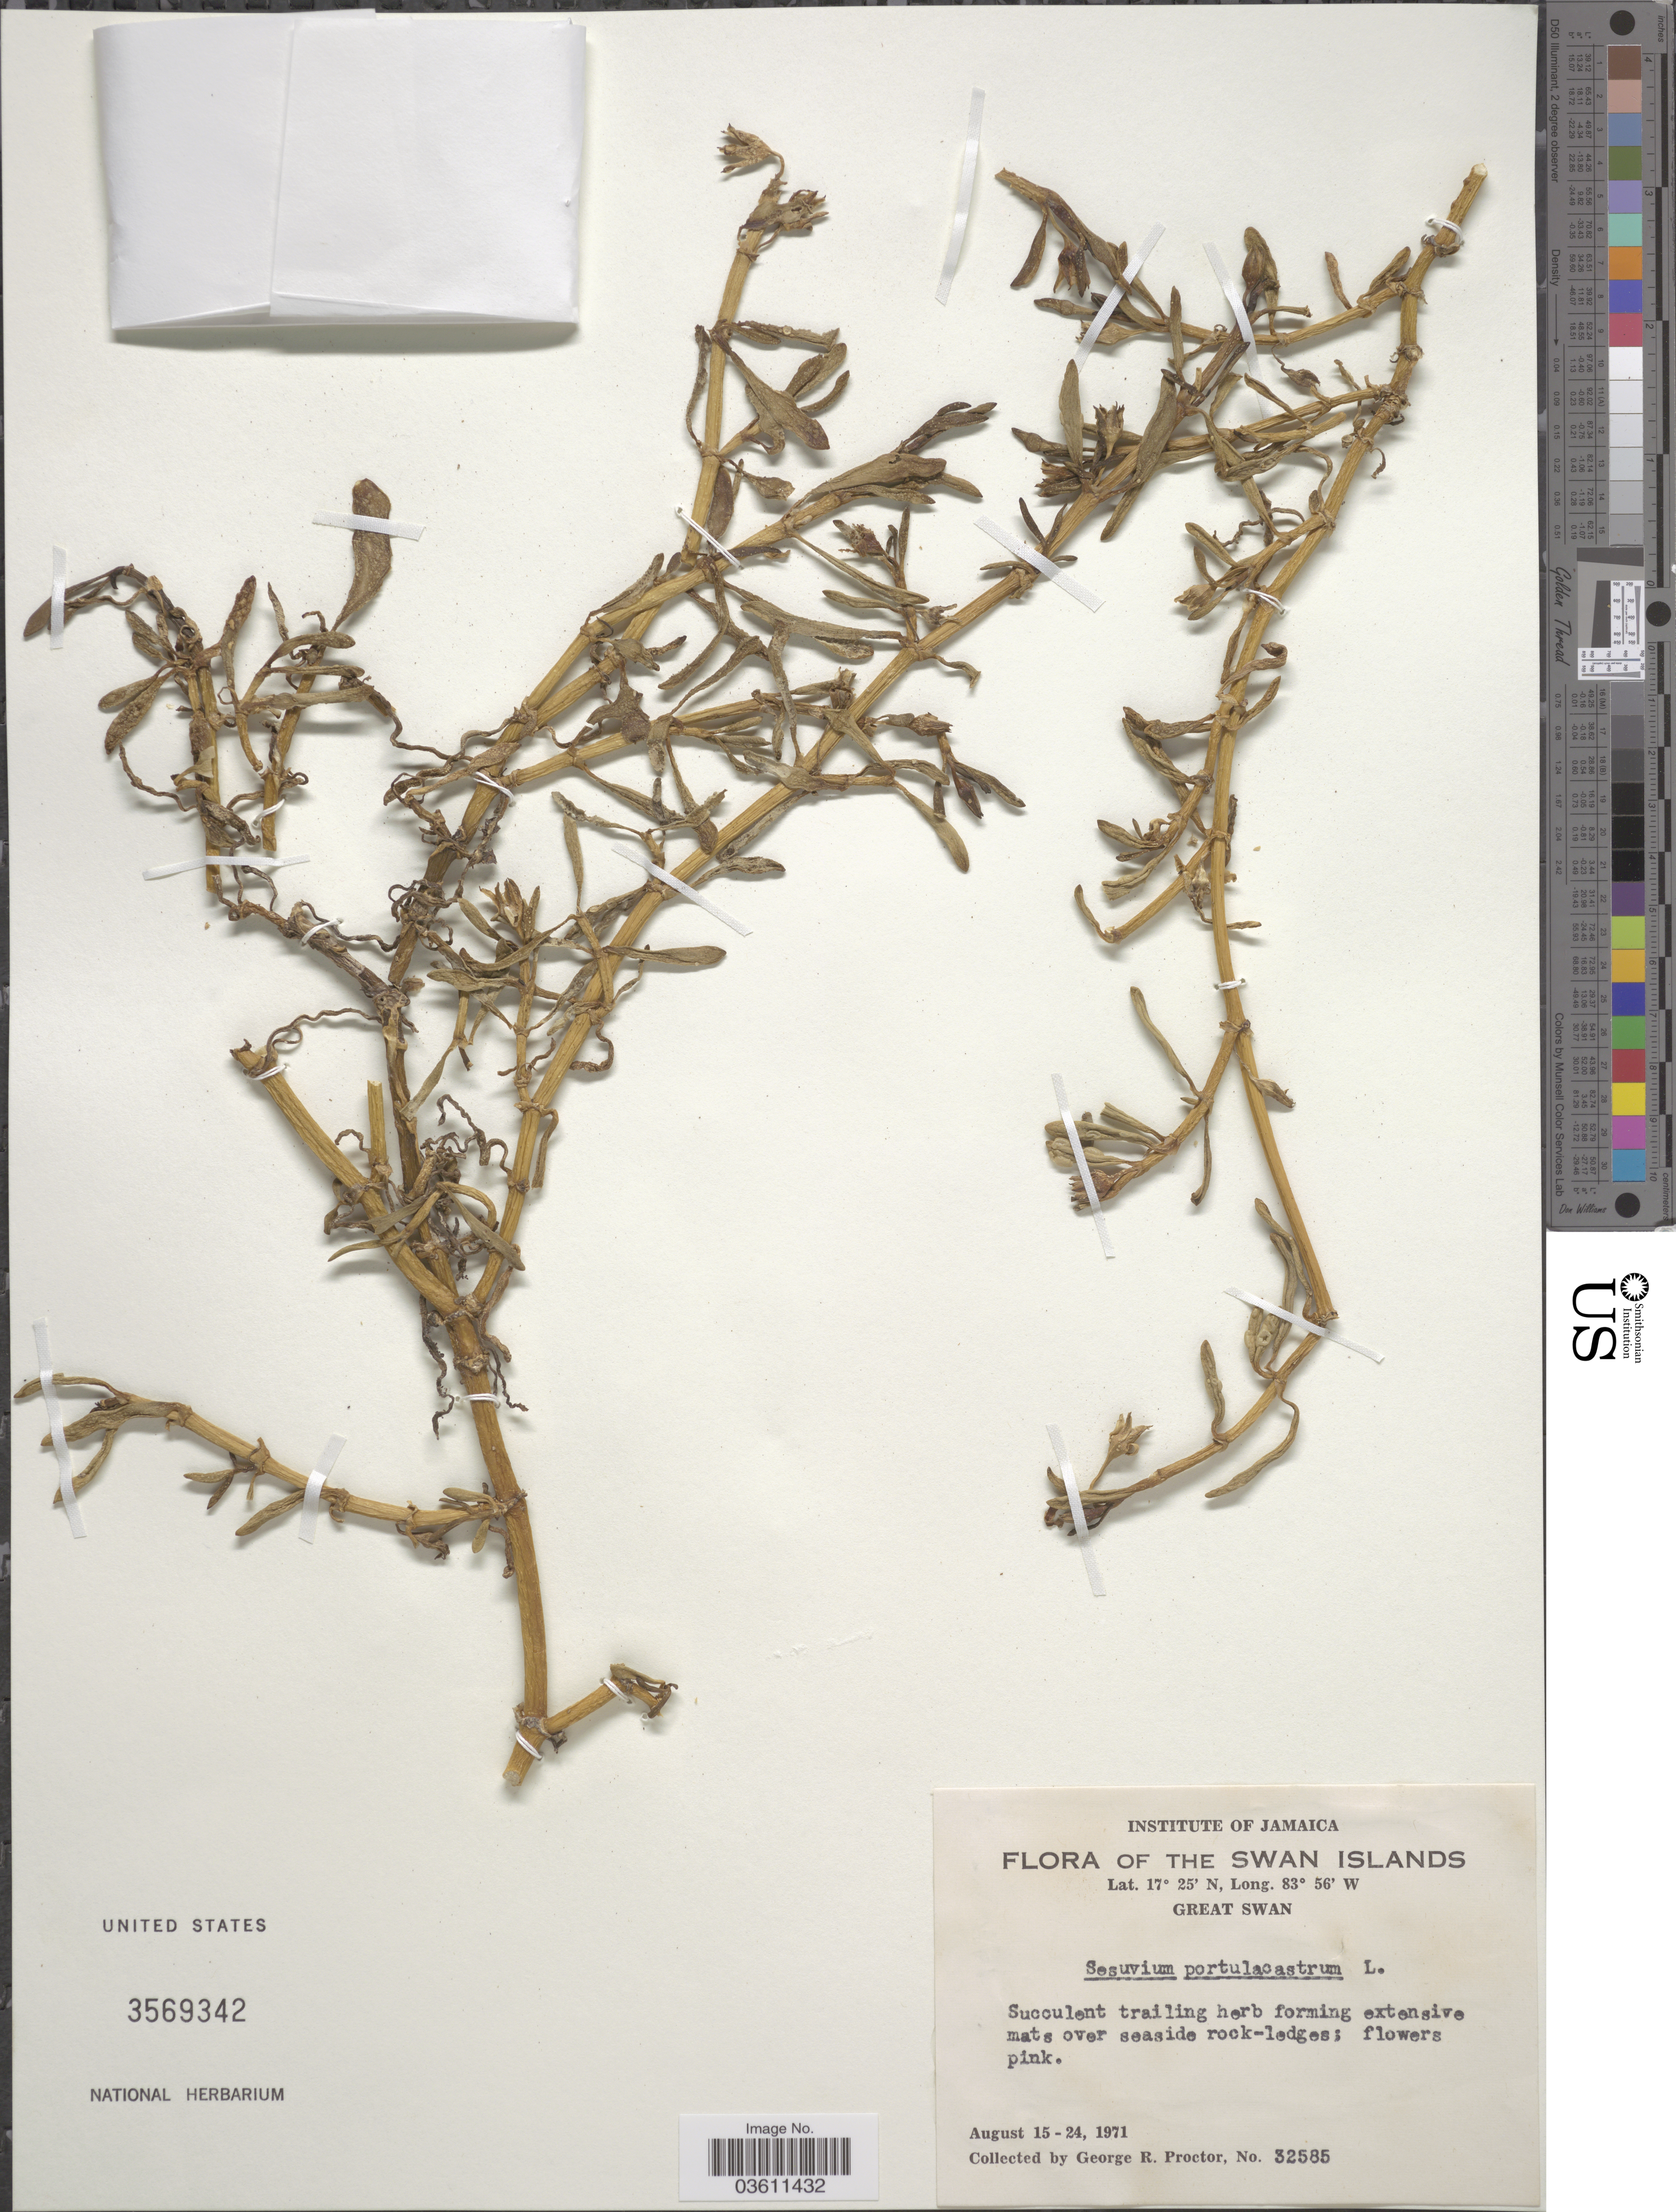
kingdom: Plantae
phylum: Tracheophyta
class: Magnoliopsida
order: Caryophyllales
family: Aizoaceae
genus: Sesuvium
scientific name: Sesuvium portulacastrum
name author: (L.) L.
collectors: G. Proctor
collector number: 32585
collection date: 1971-08-15/1971-08-24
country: Jamaica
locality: The Swan Islands. Great Swan.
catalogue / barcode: US 3569342